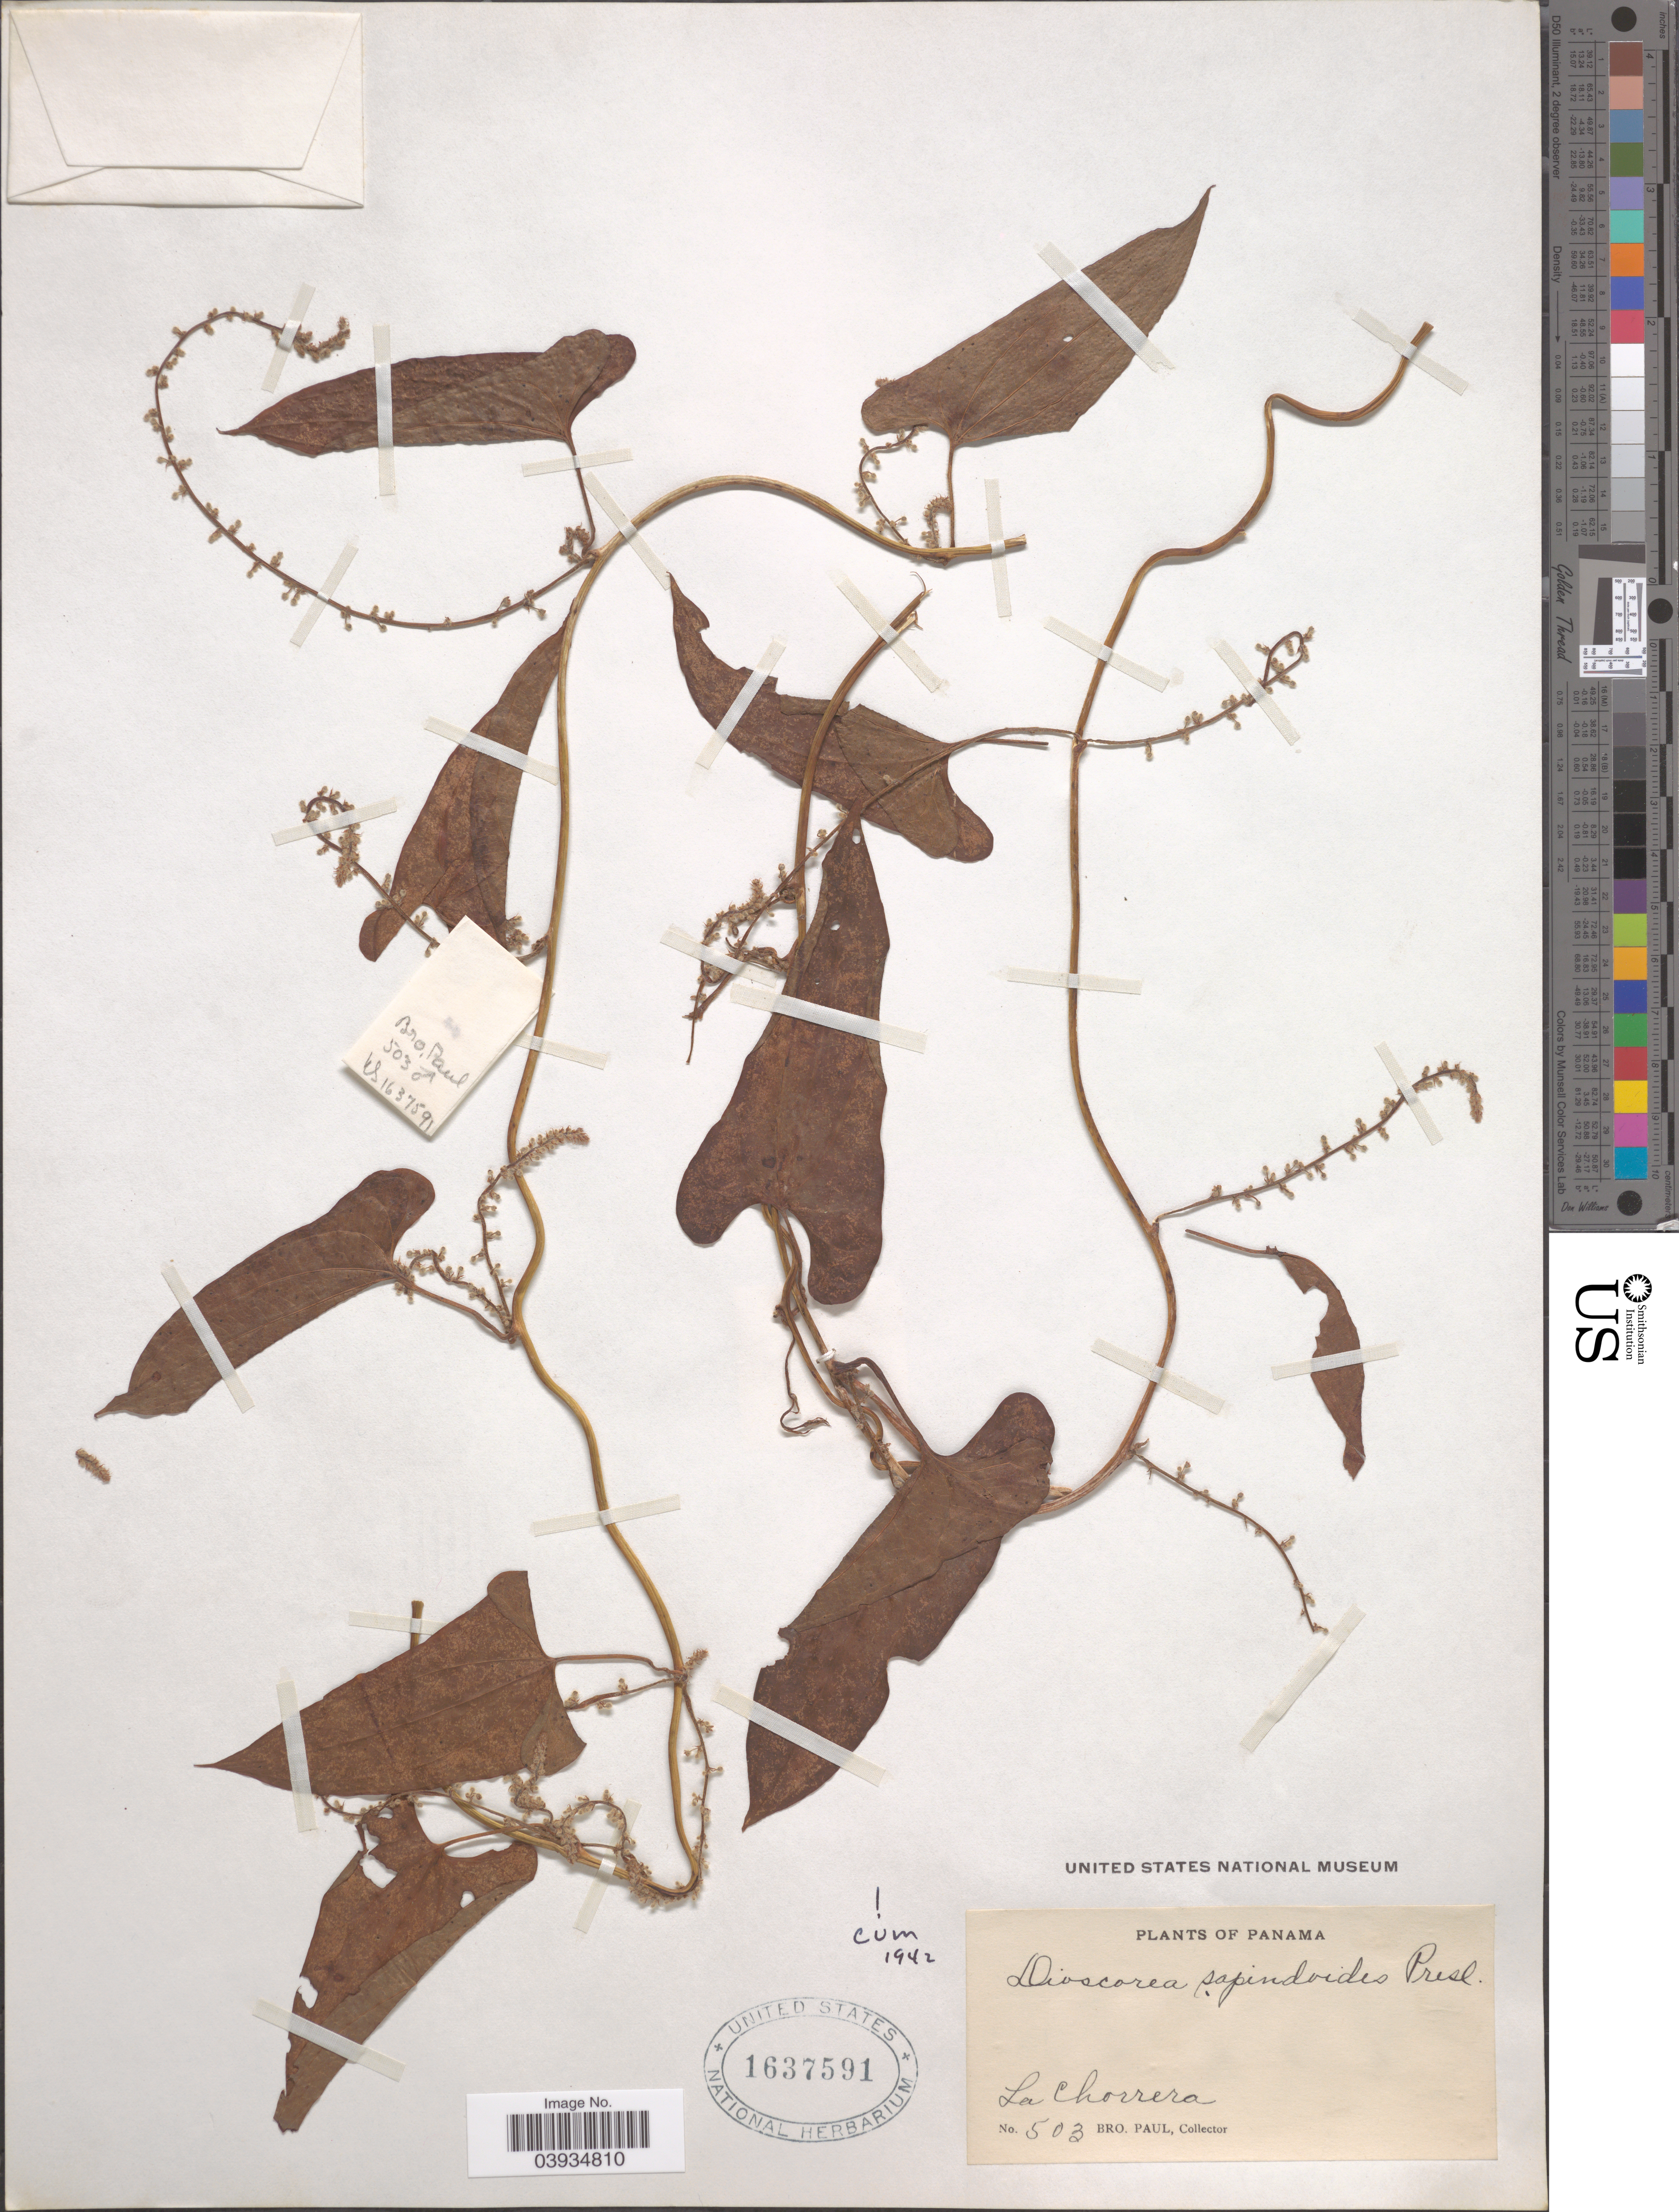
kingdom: Plantae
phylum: Tracheophyta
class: Liliopsida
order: Dioscoreales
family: Dioscoreaceae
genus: Dioscorea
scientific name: Dioscorea sanchez-colinii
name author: Matuda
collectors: B. Paul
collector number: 503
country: Panama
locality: La Chorrera.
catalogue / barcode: US 1637591